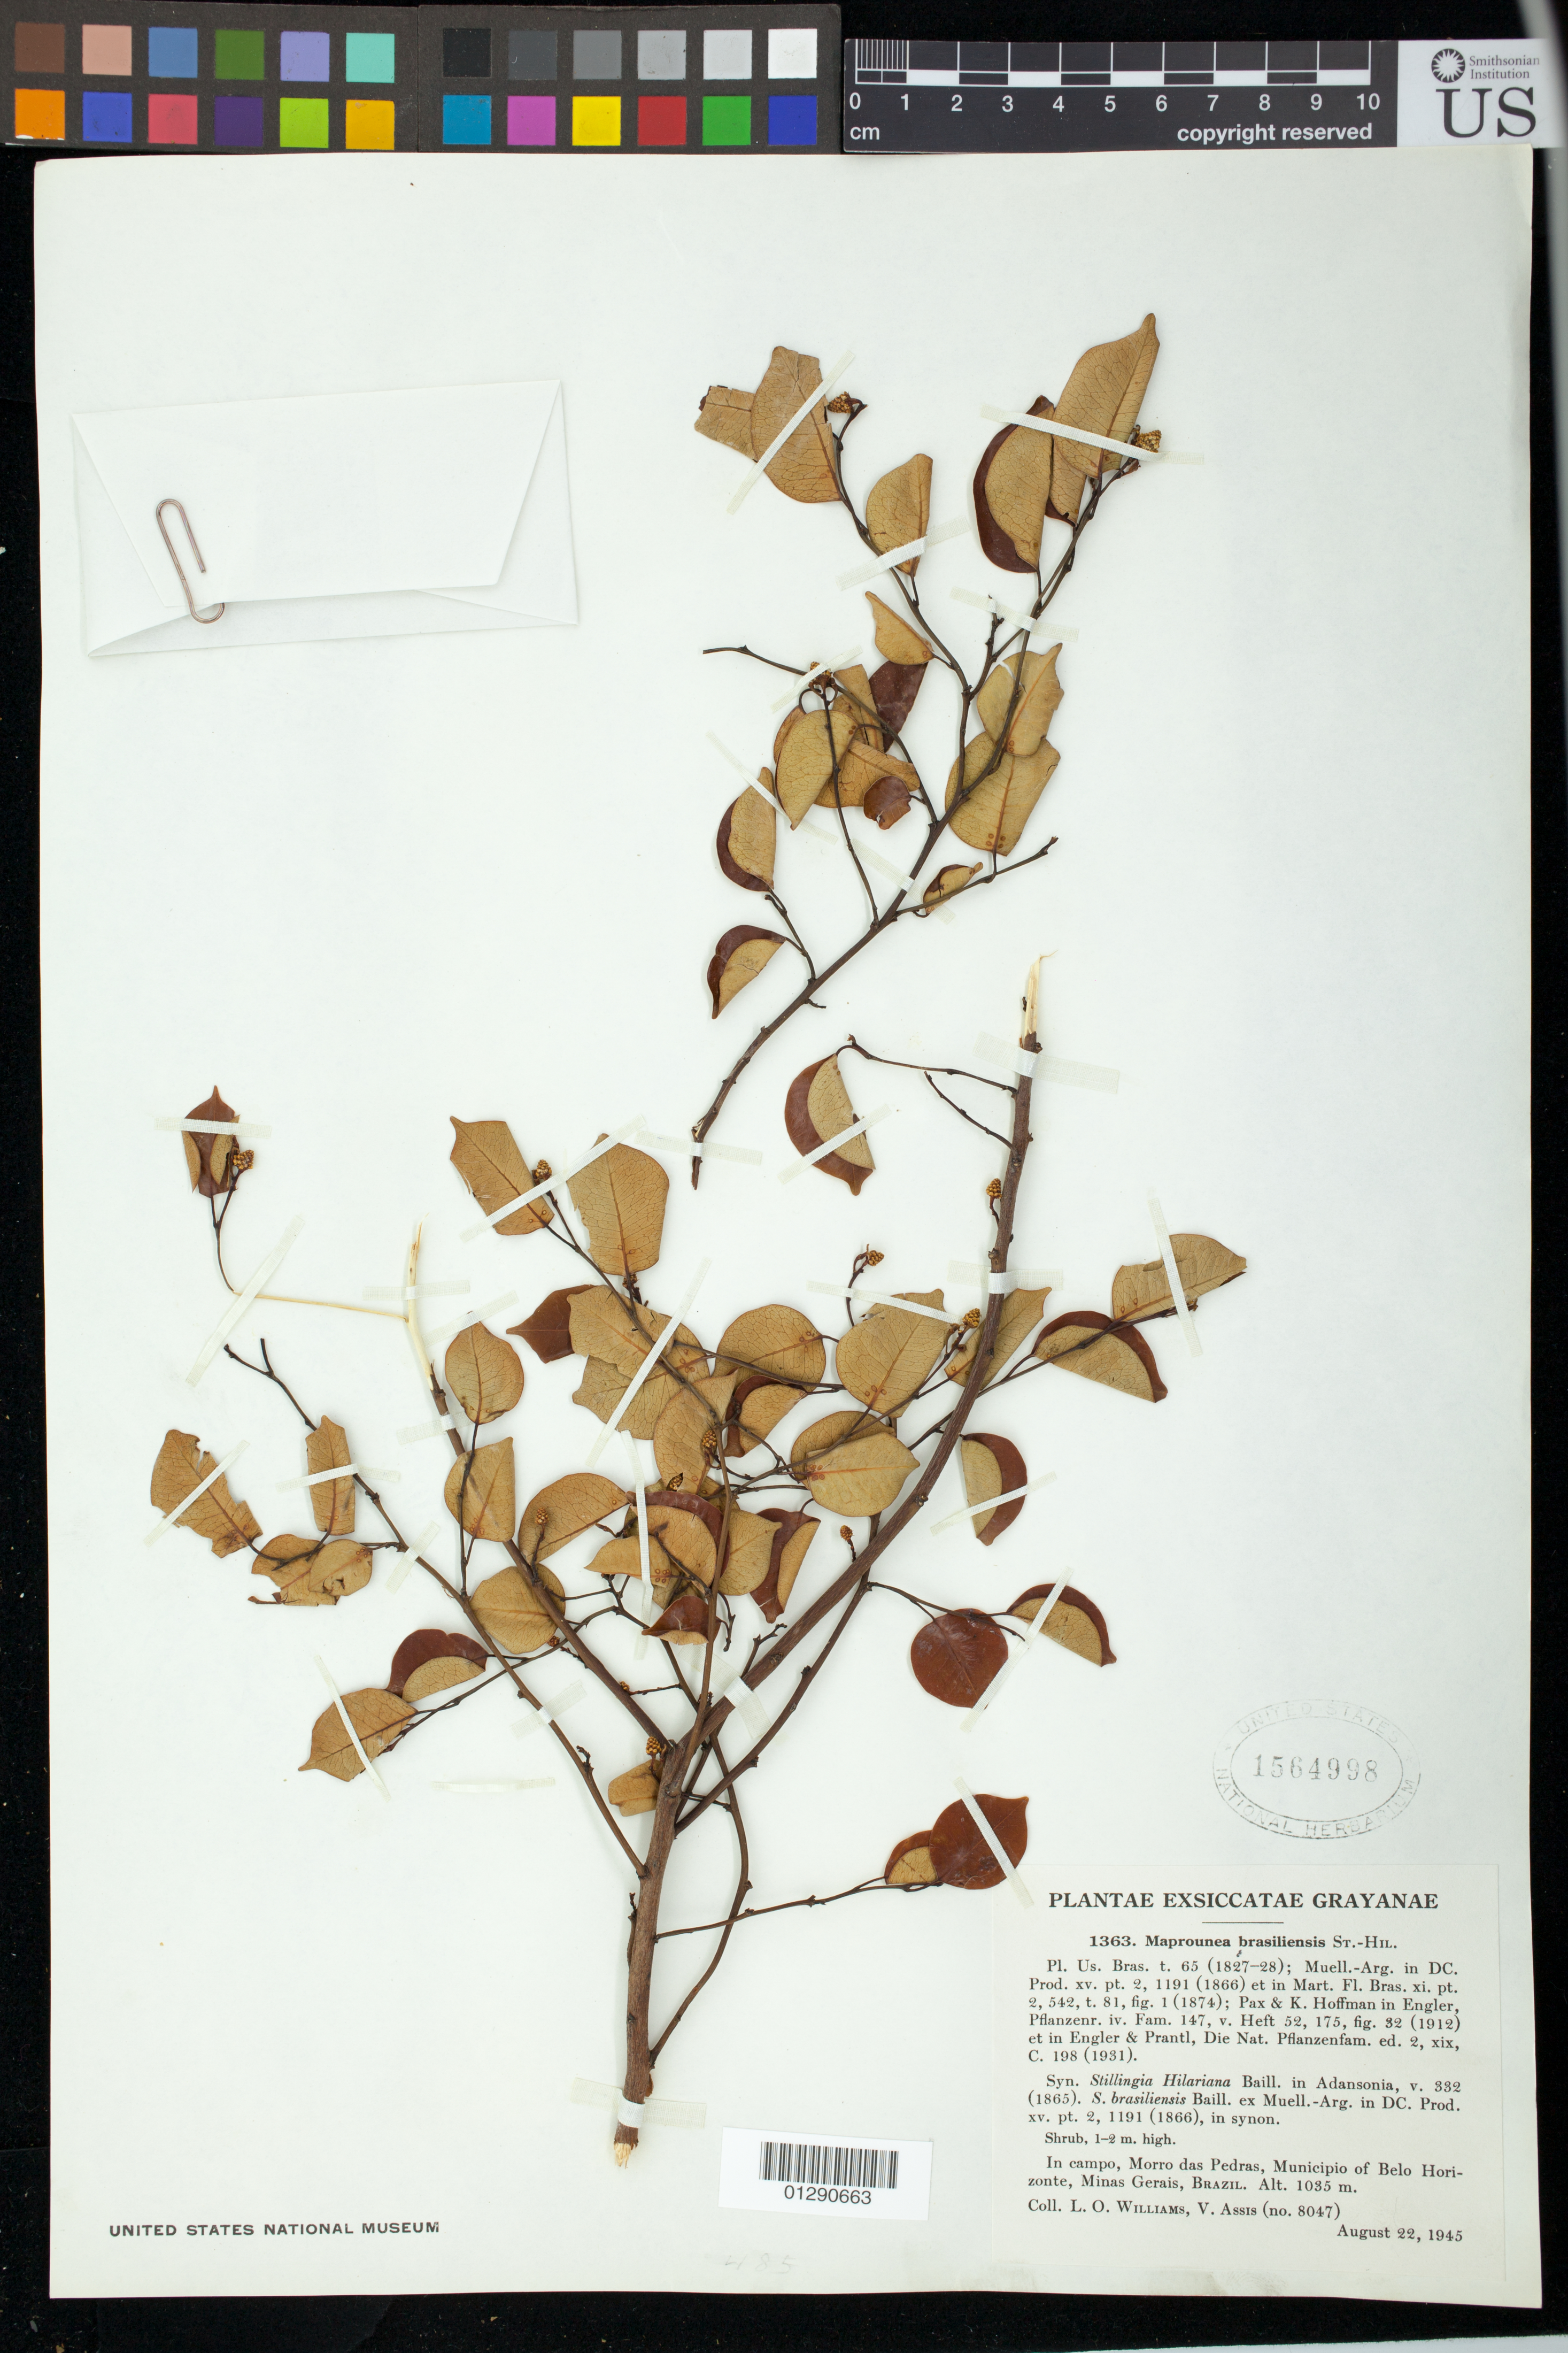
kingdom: Plantae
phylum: Tracheophyta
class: Magnoliopsida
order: Malpighiales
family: Euphorbiaceae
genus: Maprounea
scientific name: Maprounea brasiliensis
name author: A. St.-Hil.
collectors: L. O. Williams & V. Assis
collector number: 8047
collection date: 1945-08-22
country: Brazil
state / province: Minas Gerais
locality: In campo, Morro das Pedras, Municipio of Belo Horizonte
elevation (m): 1035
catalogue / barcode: US 1564998